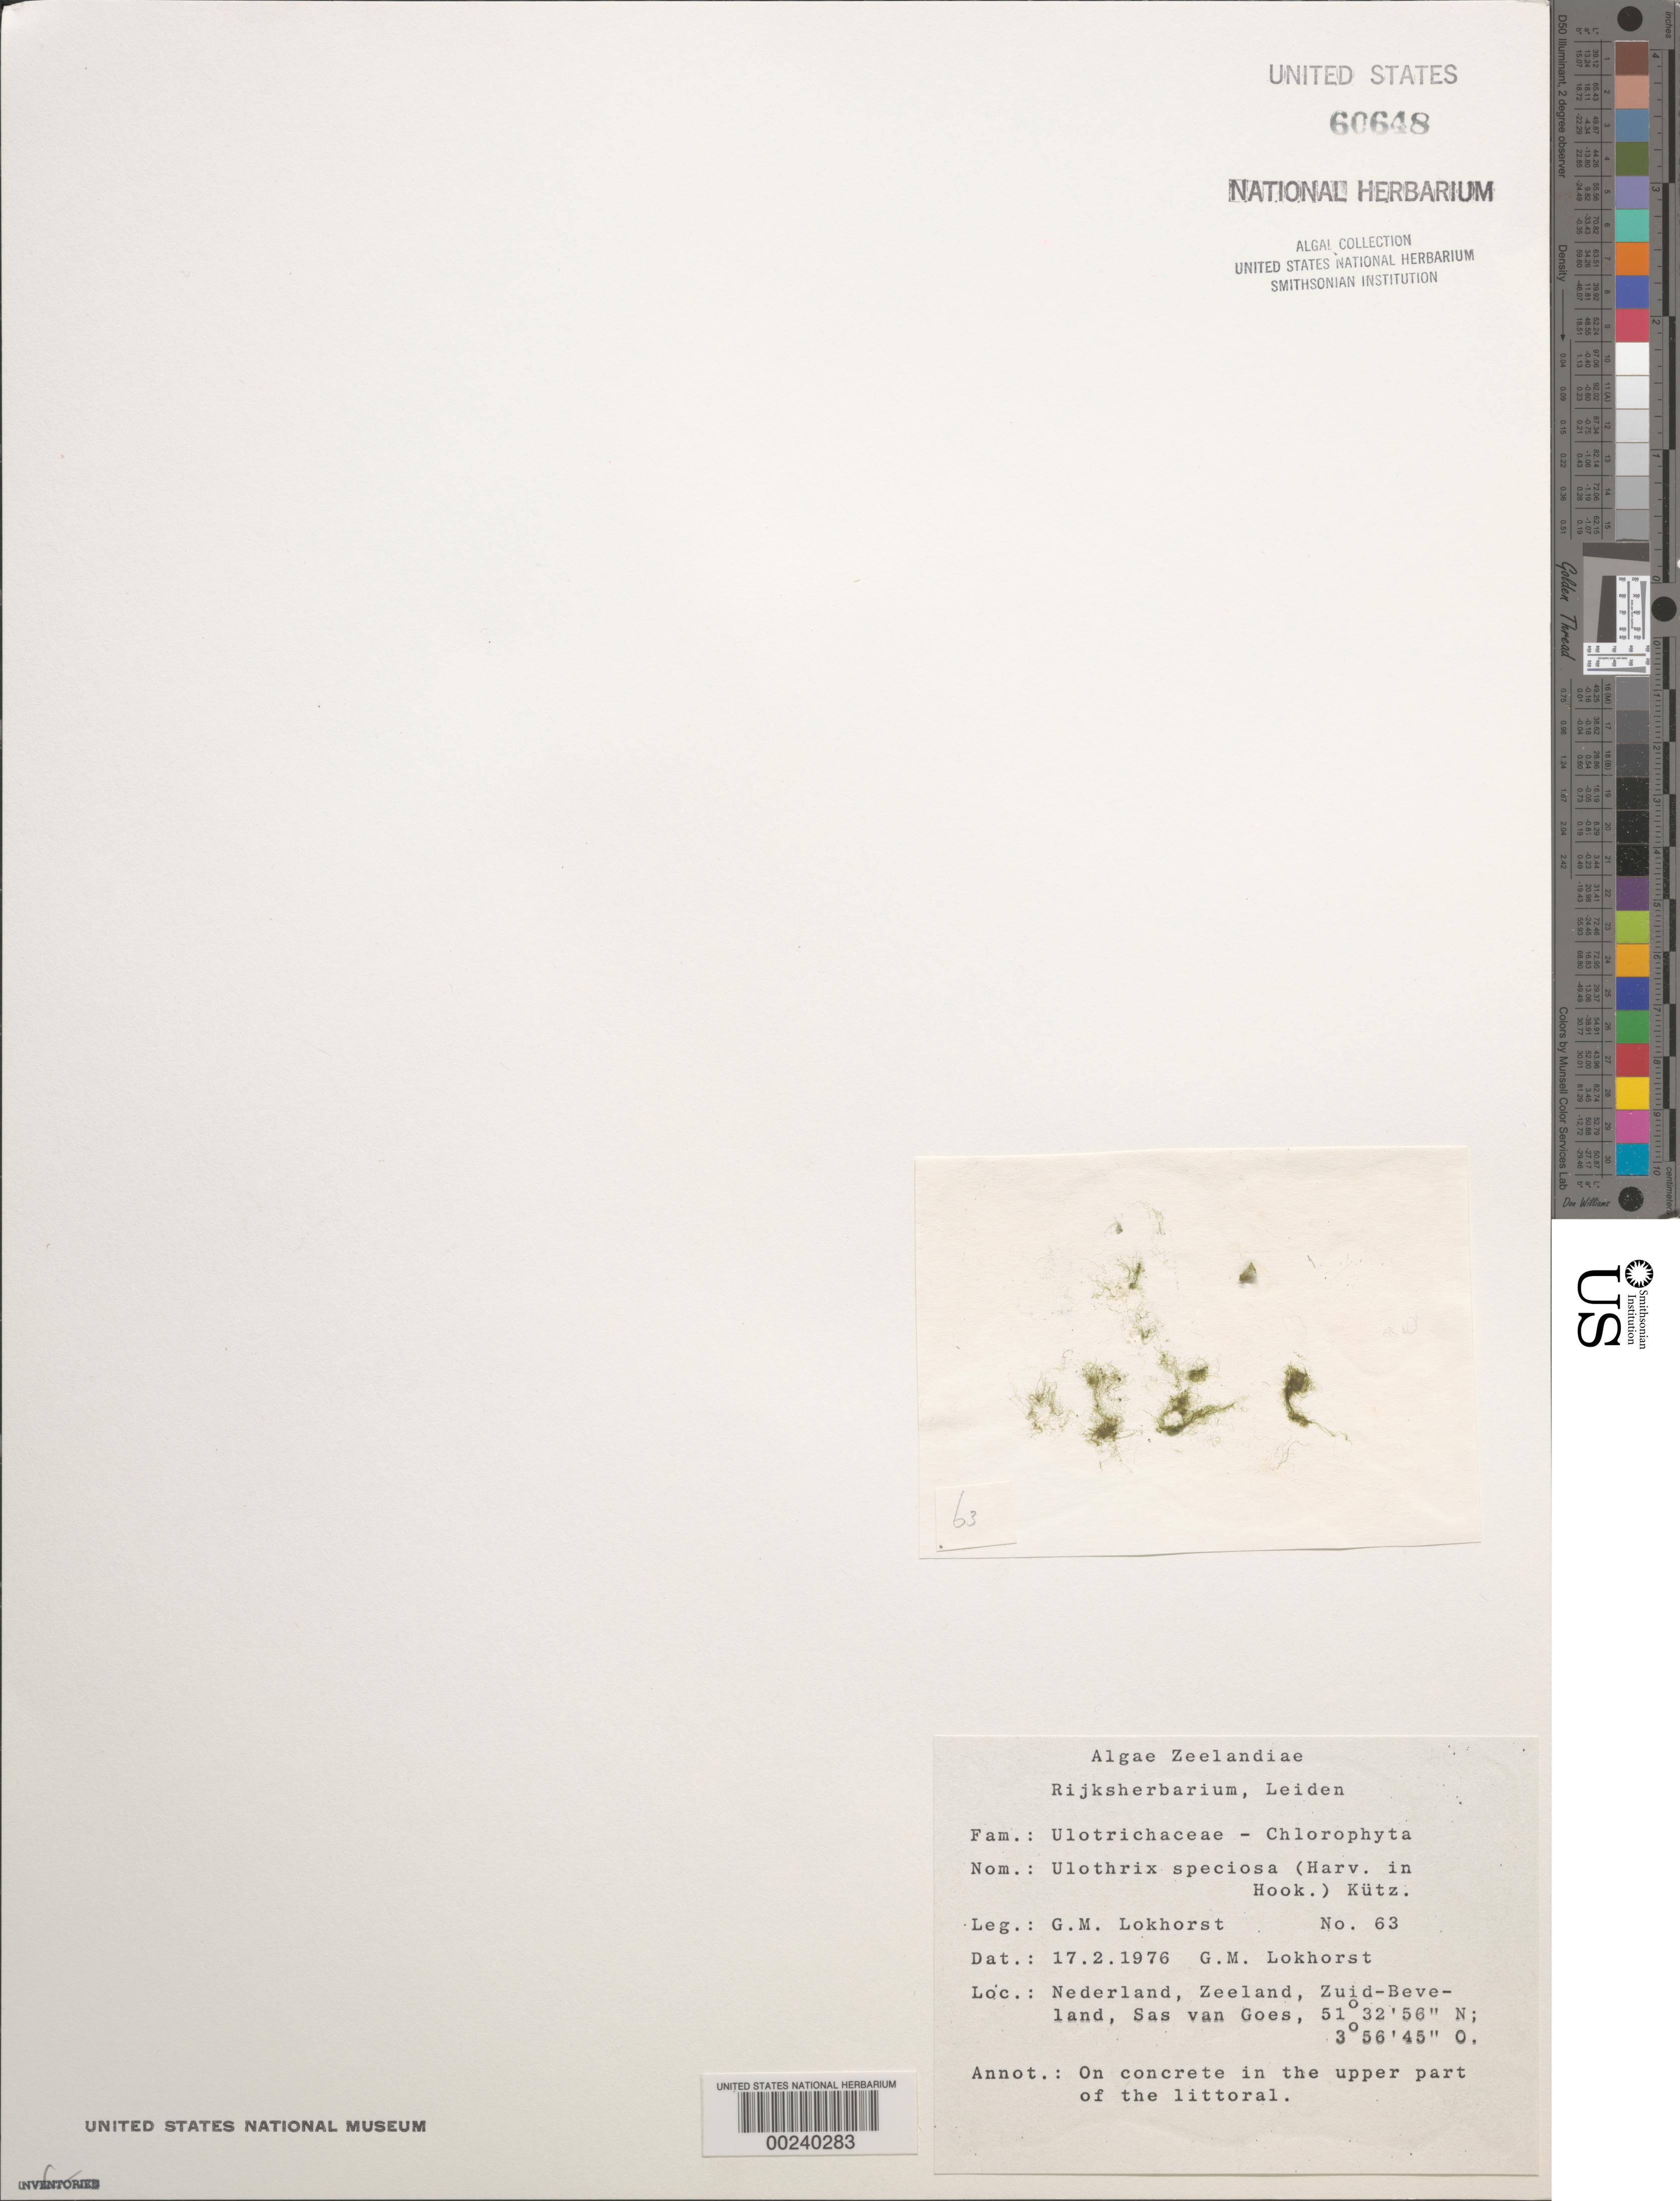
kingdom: Plantae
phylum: Chlorophyta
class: Ulvophyceae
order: Ulotrichales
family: Ulotrichaceae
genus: Ulothrix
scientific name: Ulothrix speciosa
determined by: Lokhorst, G. M.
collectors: G. Lokhorst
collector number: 63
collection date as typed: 17 Feb 1976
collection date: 1976-02-17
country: Netherlands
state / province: Zeeland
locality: Zuid-beveland, sas van goes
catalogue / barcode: US 60648